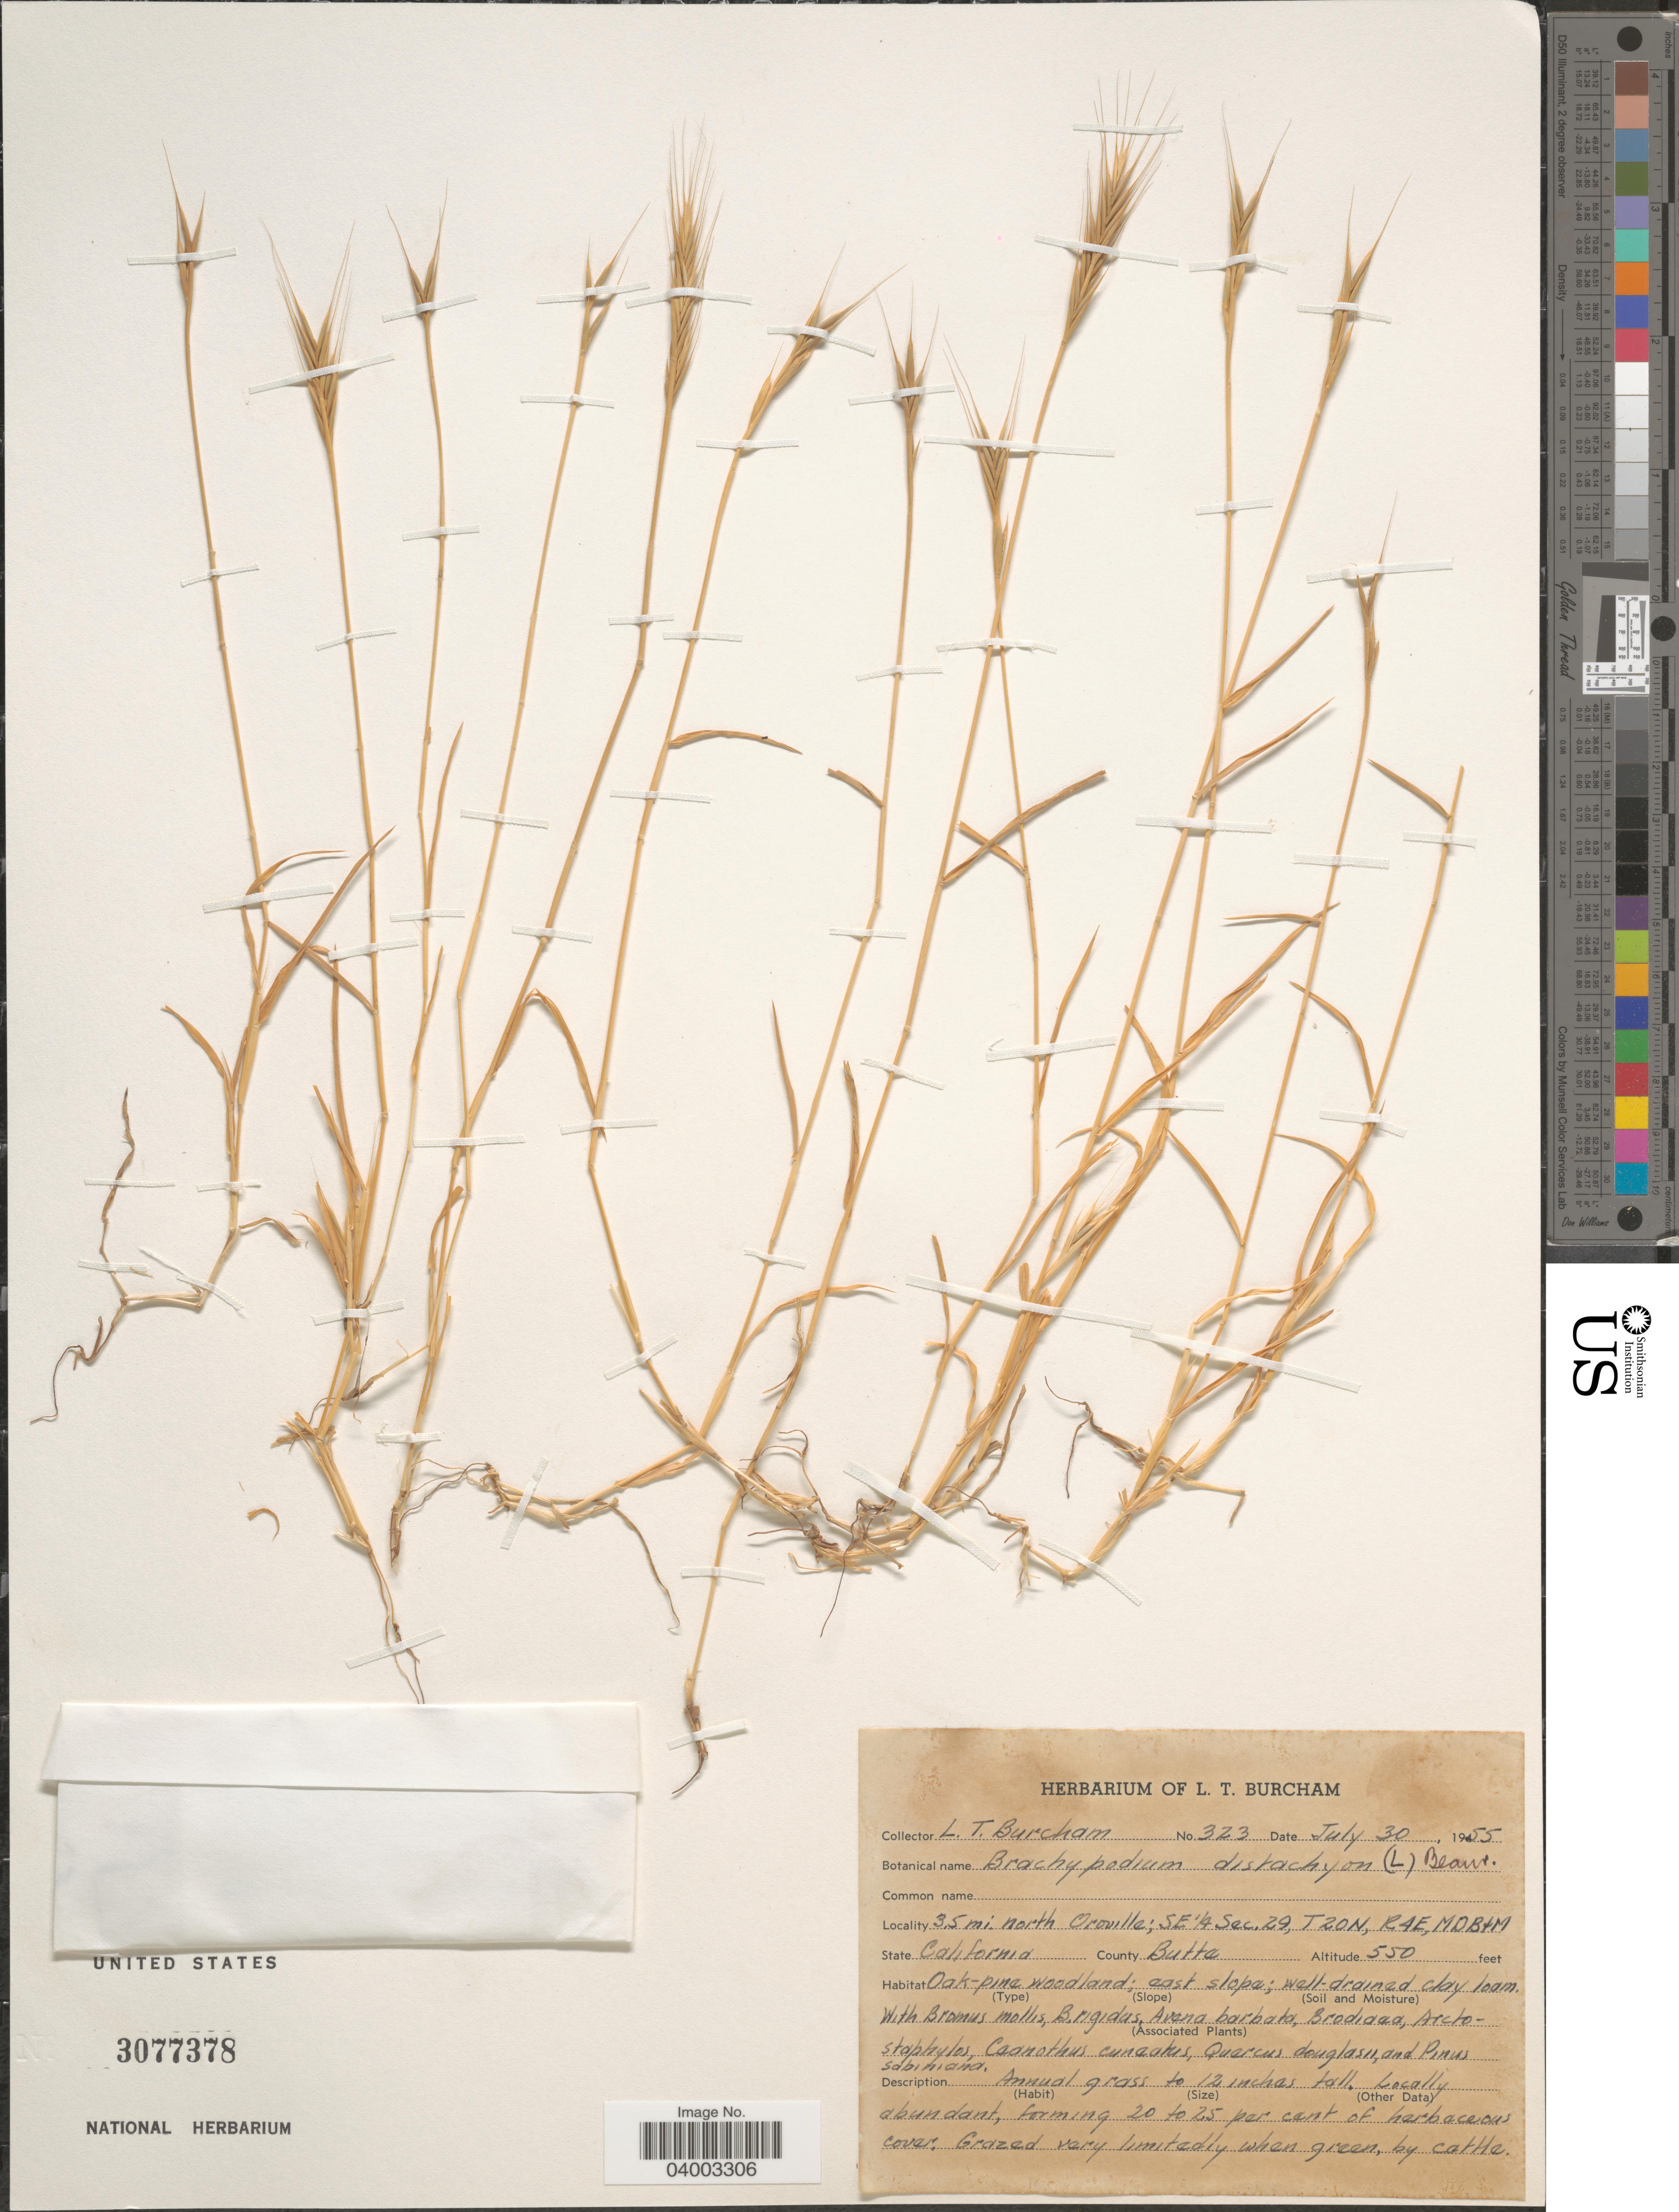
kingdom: Plantae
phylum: Tracheophyta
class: Liliopsida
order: Poales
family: Poaceae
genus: Brachypodium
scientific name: Brachypodium distachyon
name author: (L.) P. Beauv.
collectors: L. Burcham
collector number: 323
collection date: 1955-07-30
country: United States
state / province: California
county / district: Butte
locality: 3.5 mi. north Oroville; SE¼ Sec.29, T20N, R4E, MDB&M. County Butte.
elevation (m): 168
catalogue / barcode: US 3077378